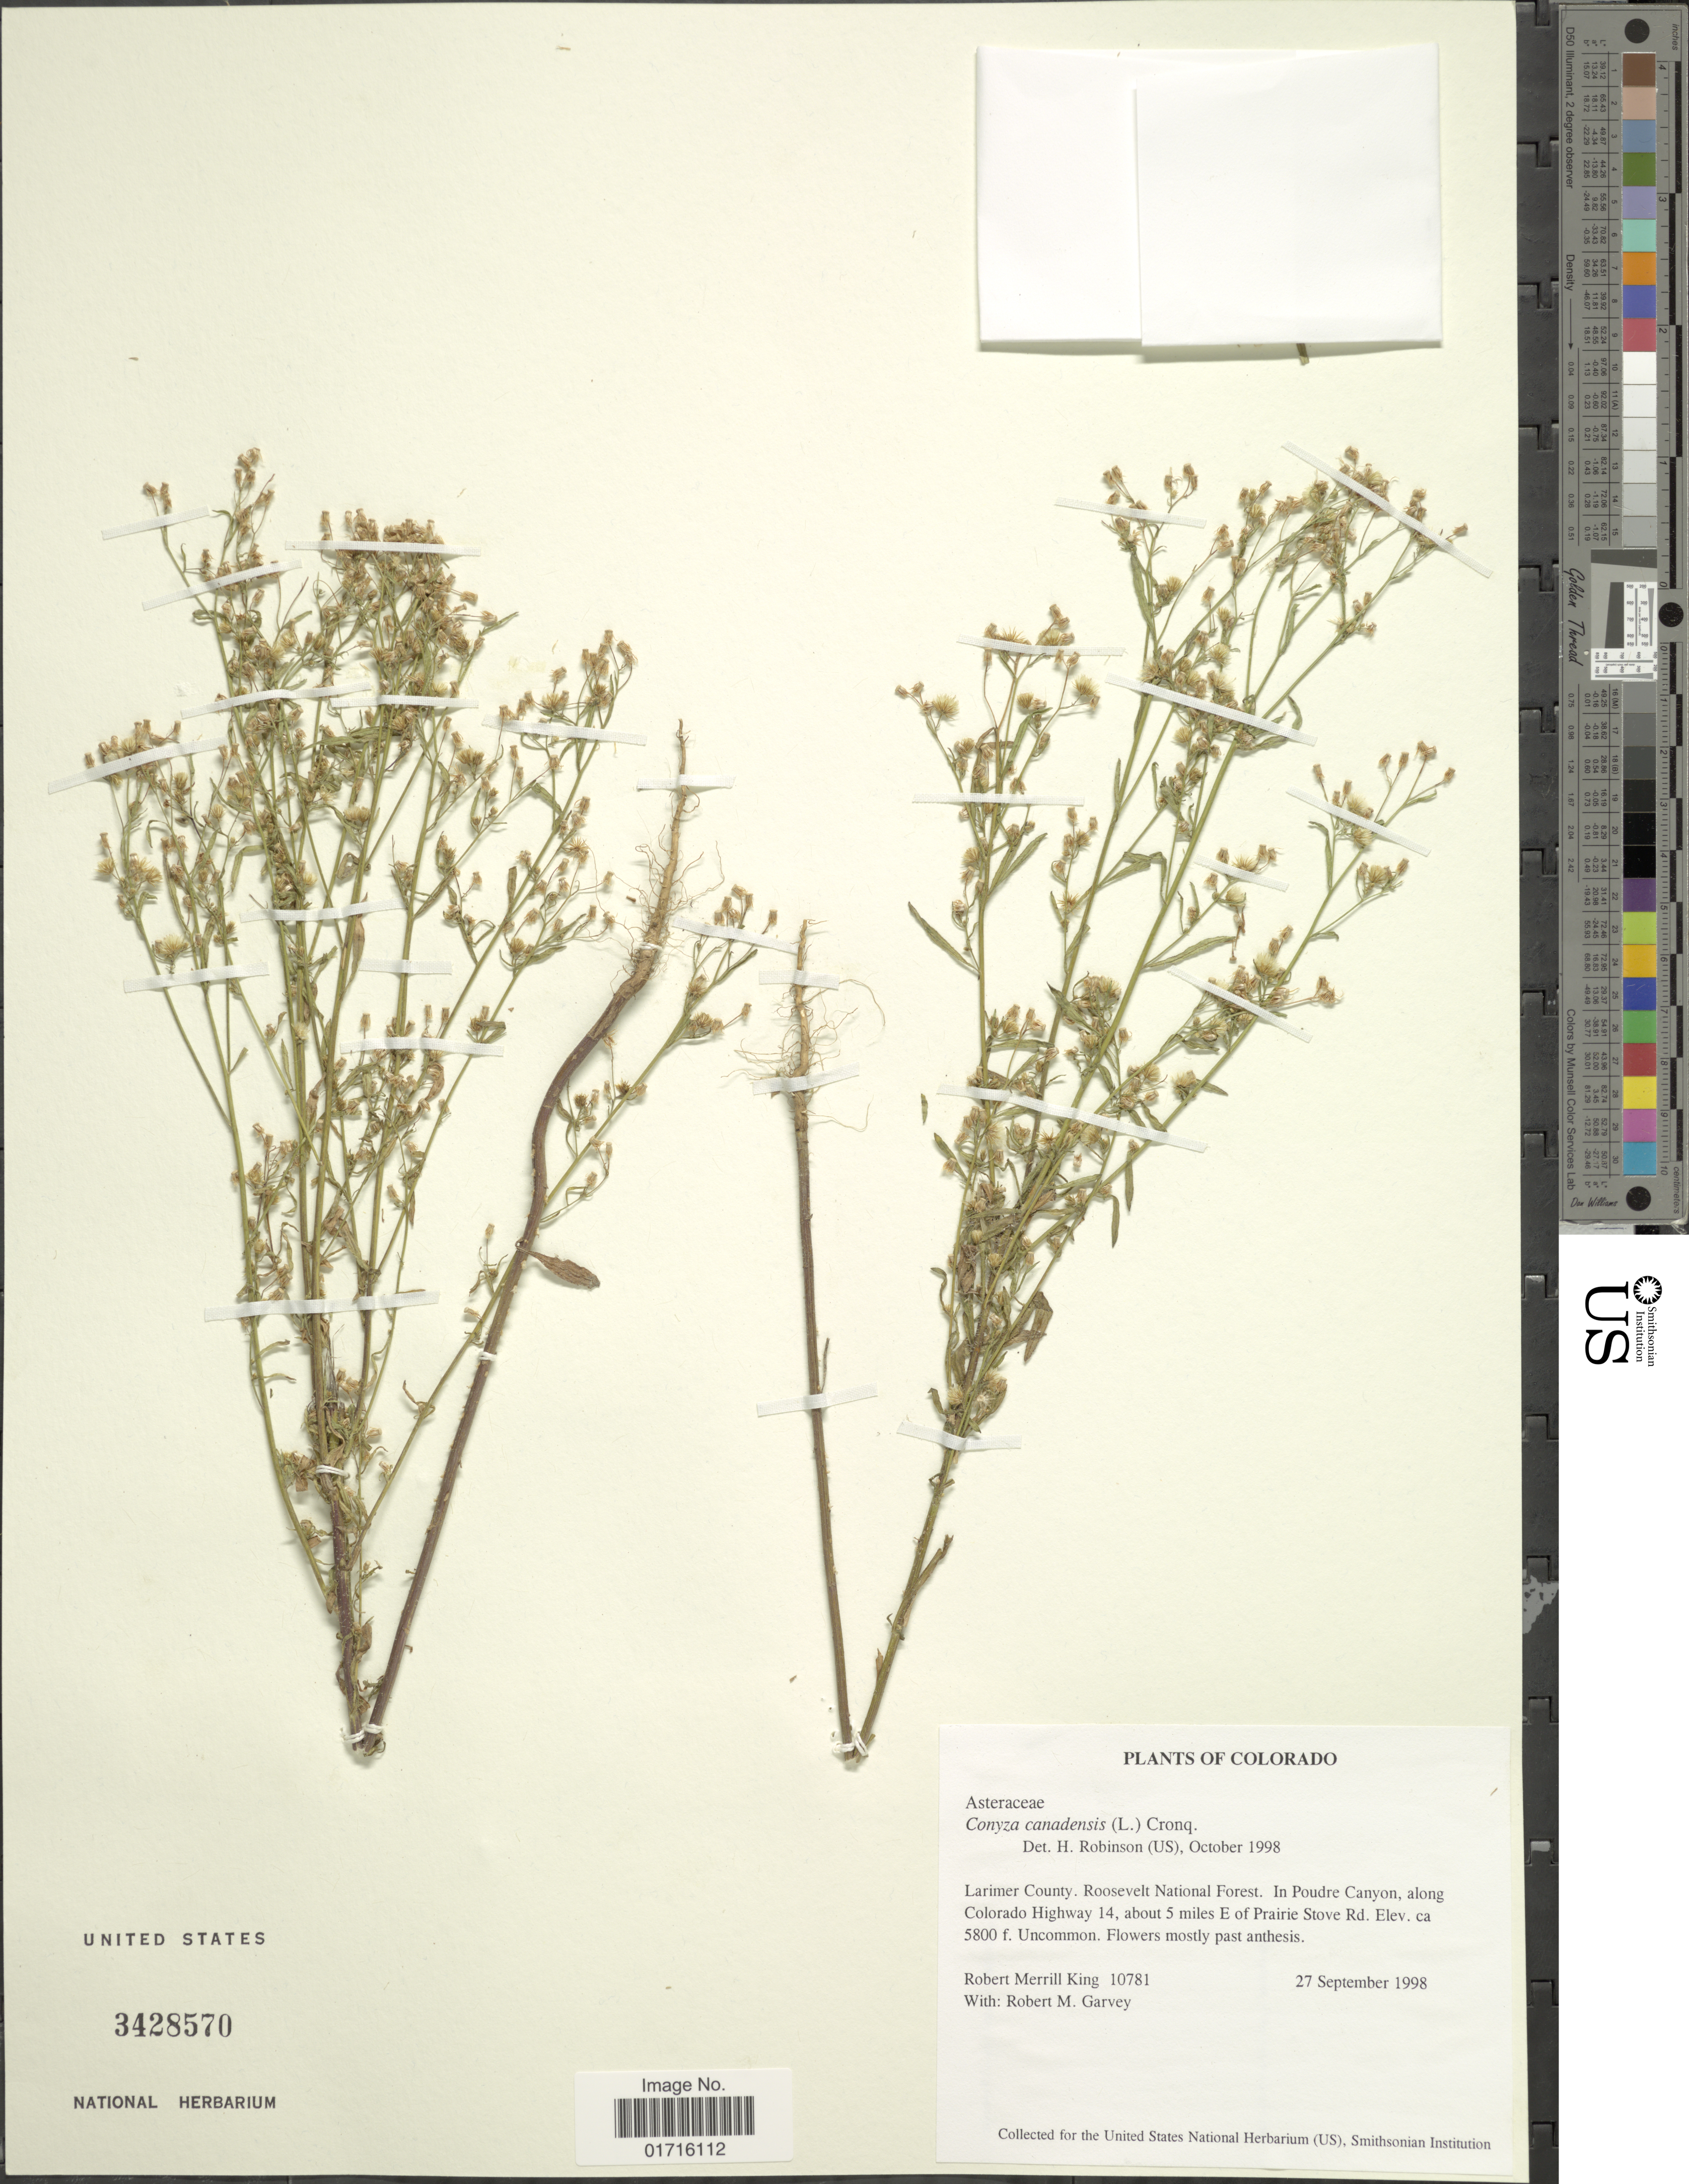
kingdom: Plantae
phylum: Tracheophyta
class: Magnoliopsida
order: Asterales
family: Asteraceae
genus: Conyza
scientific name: Conyza canadensis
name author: (L.) Cronq.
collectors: R. M. King & R. Garvey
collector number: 10781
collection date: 1998-09-27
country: United States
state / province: Colorado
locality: Larimer County. Roosevelt National Forest. In Poudre Canyon, along Colorado Highway 14, about 5 miles E of Prairie Stove Rd.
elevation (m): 1768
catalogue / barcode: US 3428570